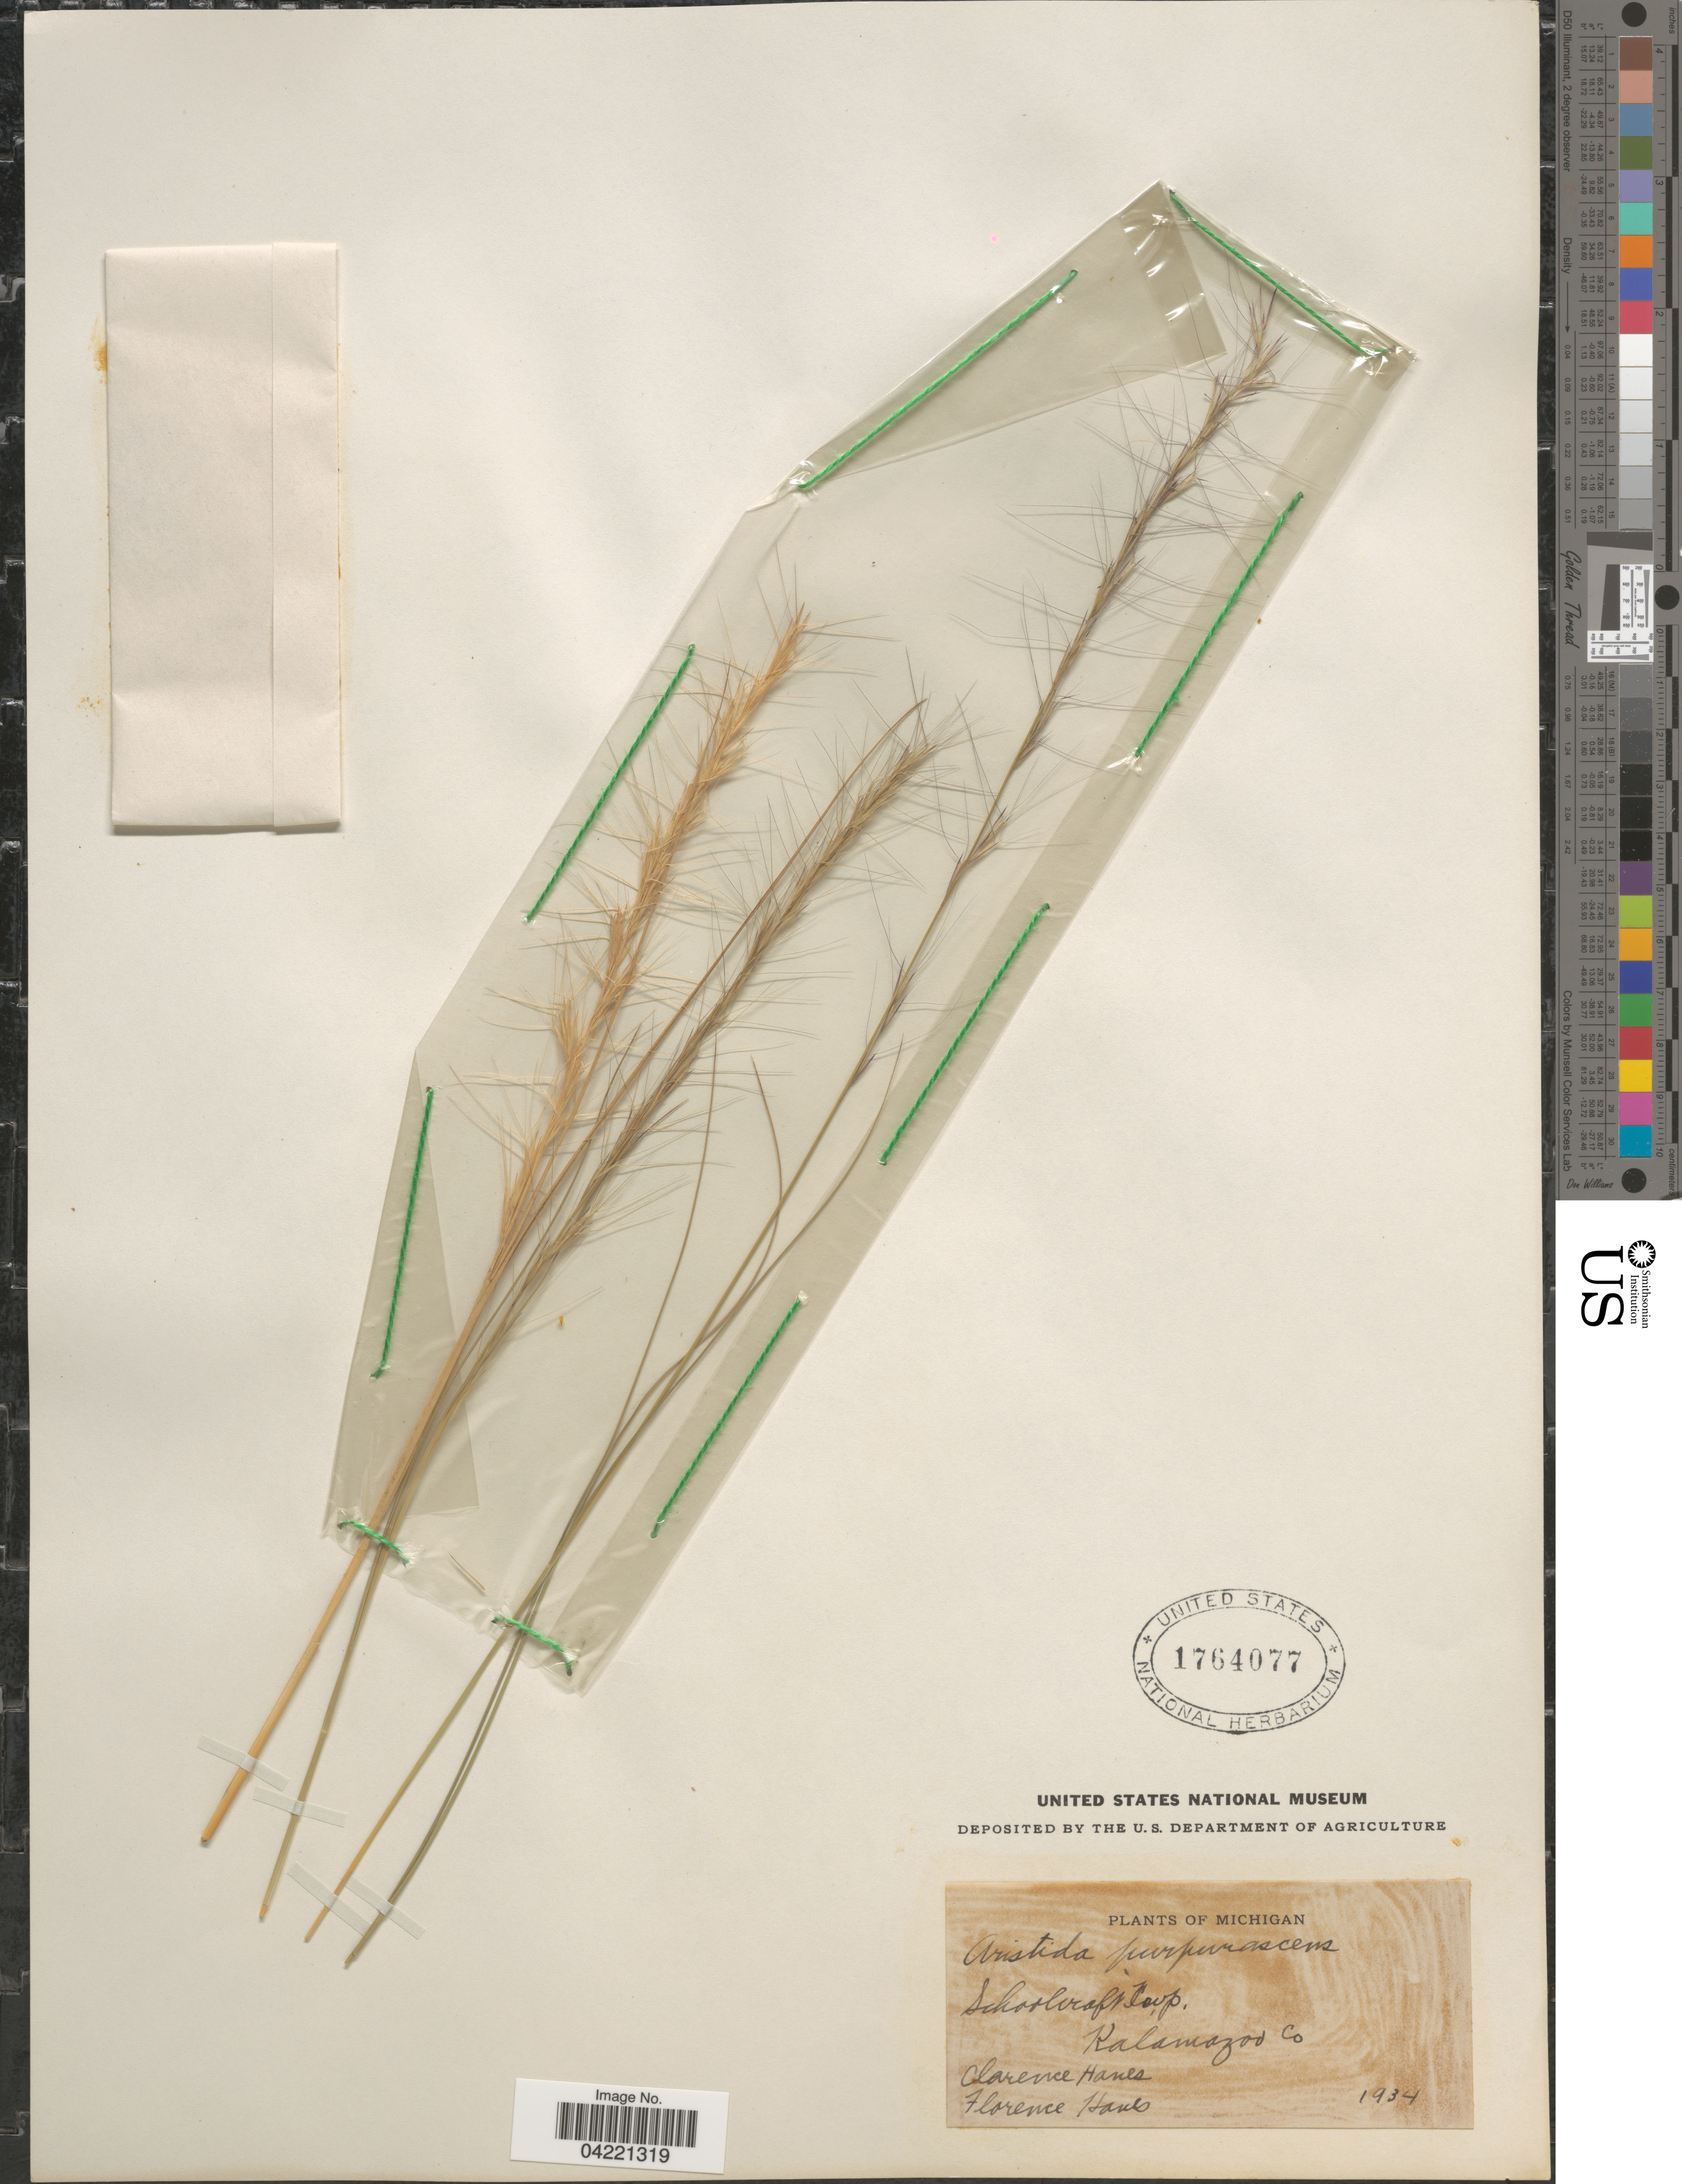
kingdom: Plantae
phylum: Tracheophyta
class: Liliopsida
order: Poales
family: Poaceae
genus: Aristida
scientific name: Aristida purpurascens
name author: Poir.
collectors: C. Hanes & F. Hanes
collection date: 1934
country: United States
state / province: Michigan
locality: Schoolcraft Twp. Kalamazoo Co.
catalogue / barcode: US 1764077